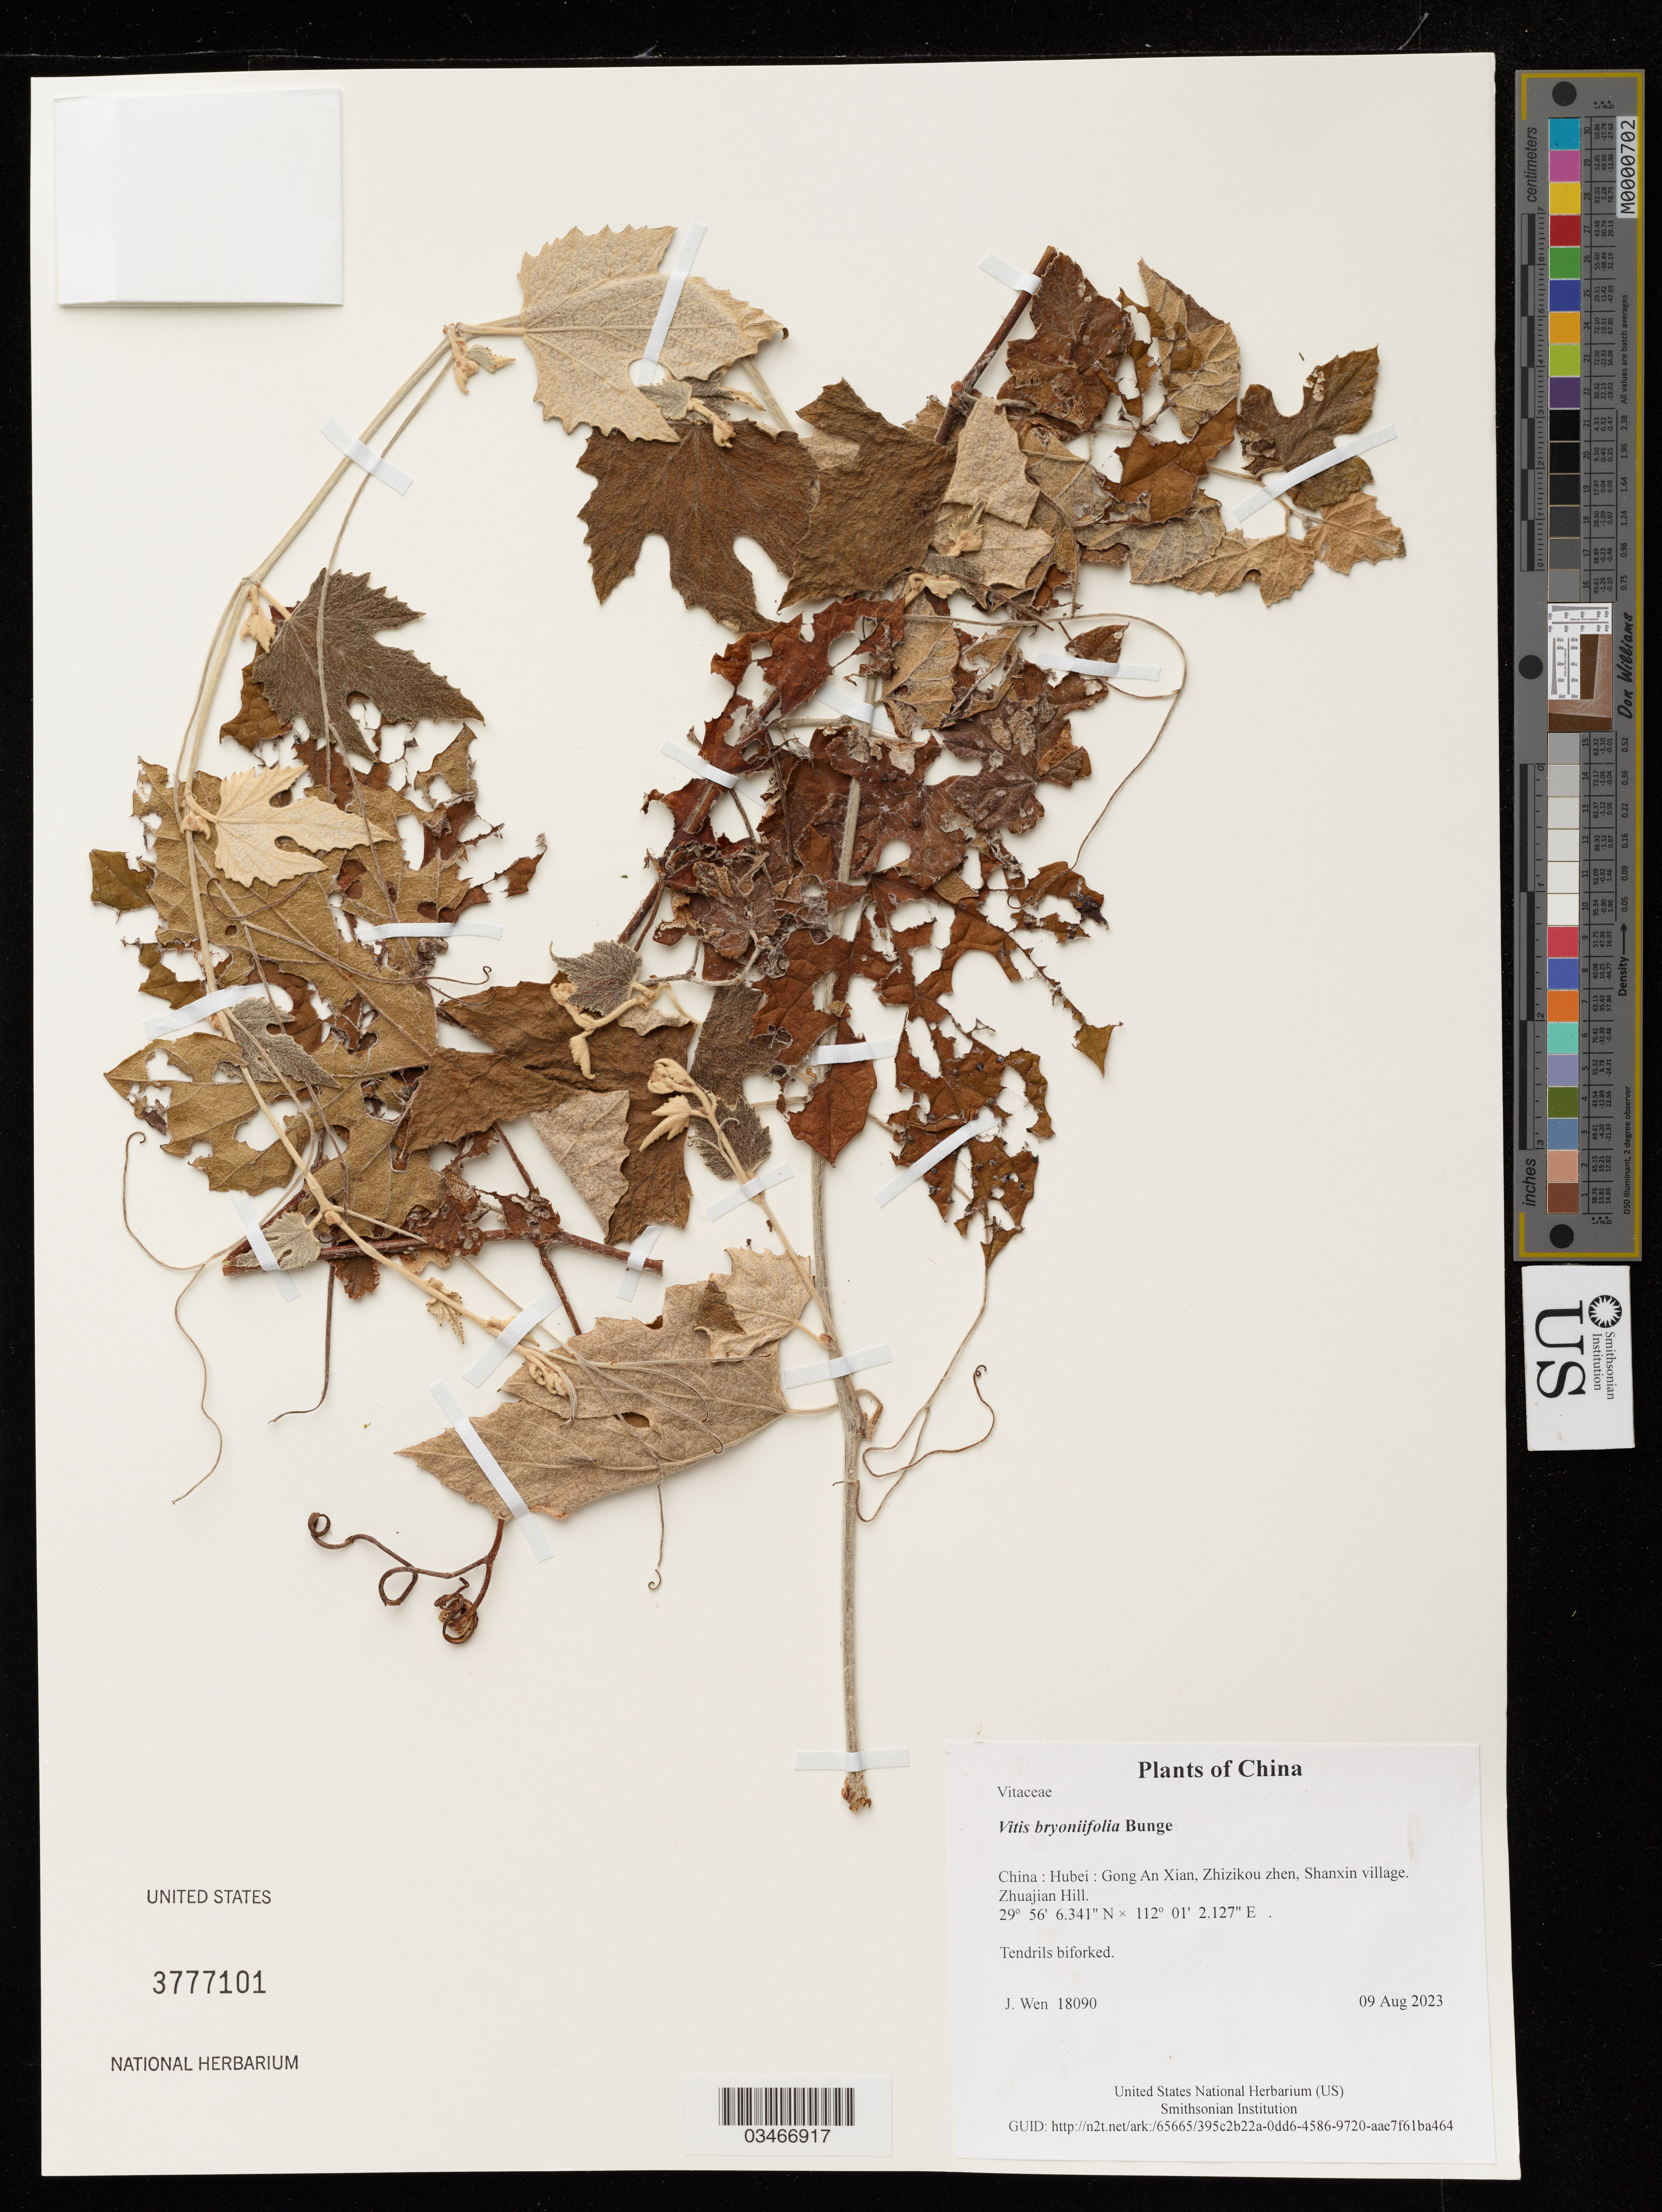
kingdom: Plantae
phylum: Tracheophyta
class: Magnoliopsida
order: Vitales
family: Vitaceae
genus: Vitis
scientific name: Vitis bryoniifolia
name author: Bunge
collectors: J. Wen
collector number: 18090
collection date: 2023-08-09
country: China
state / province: Hubei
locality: Gong An Xian, Zhizikou zhen, Shanxin village. Zhuajian Hill.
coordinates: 29.9350948 N, 112.0172576 E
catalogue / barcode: US 3777101